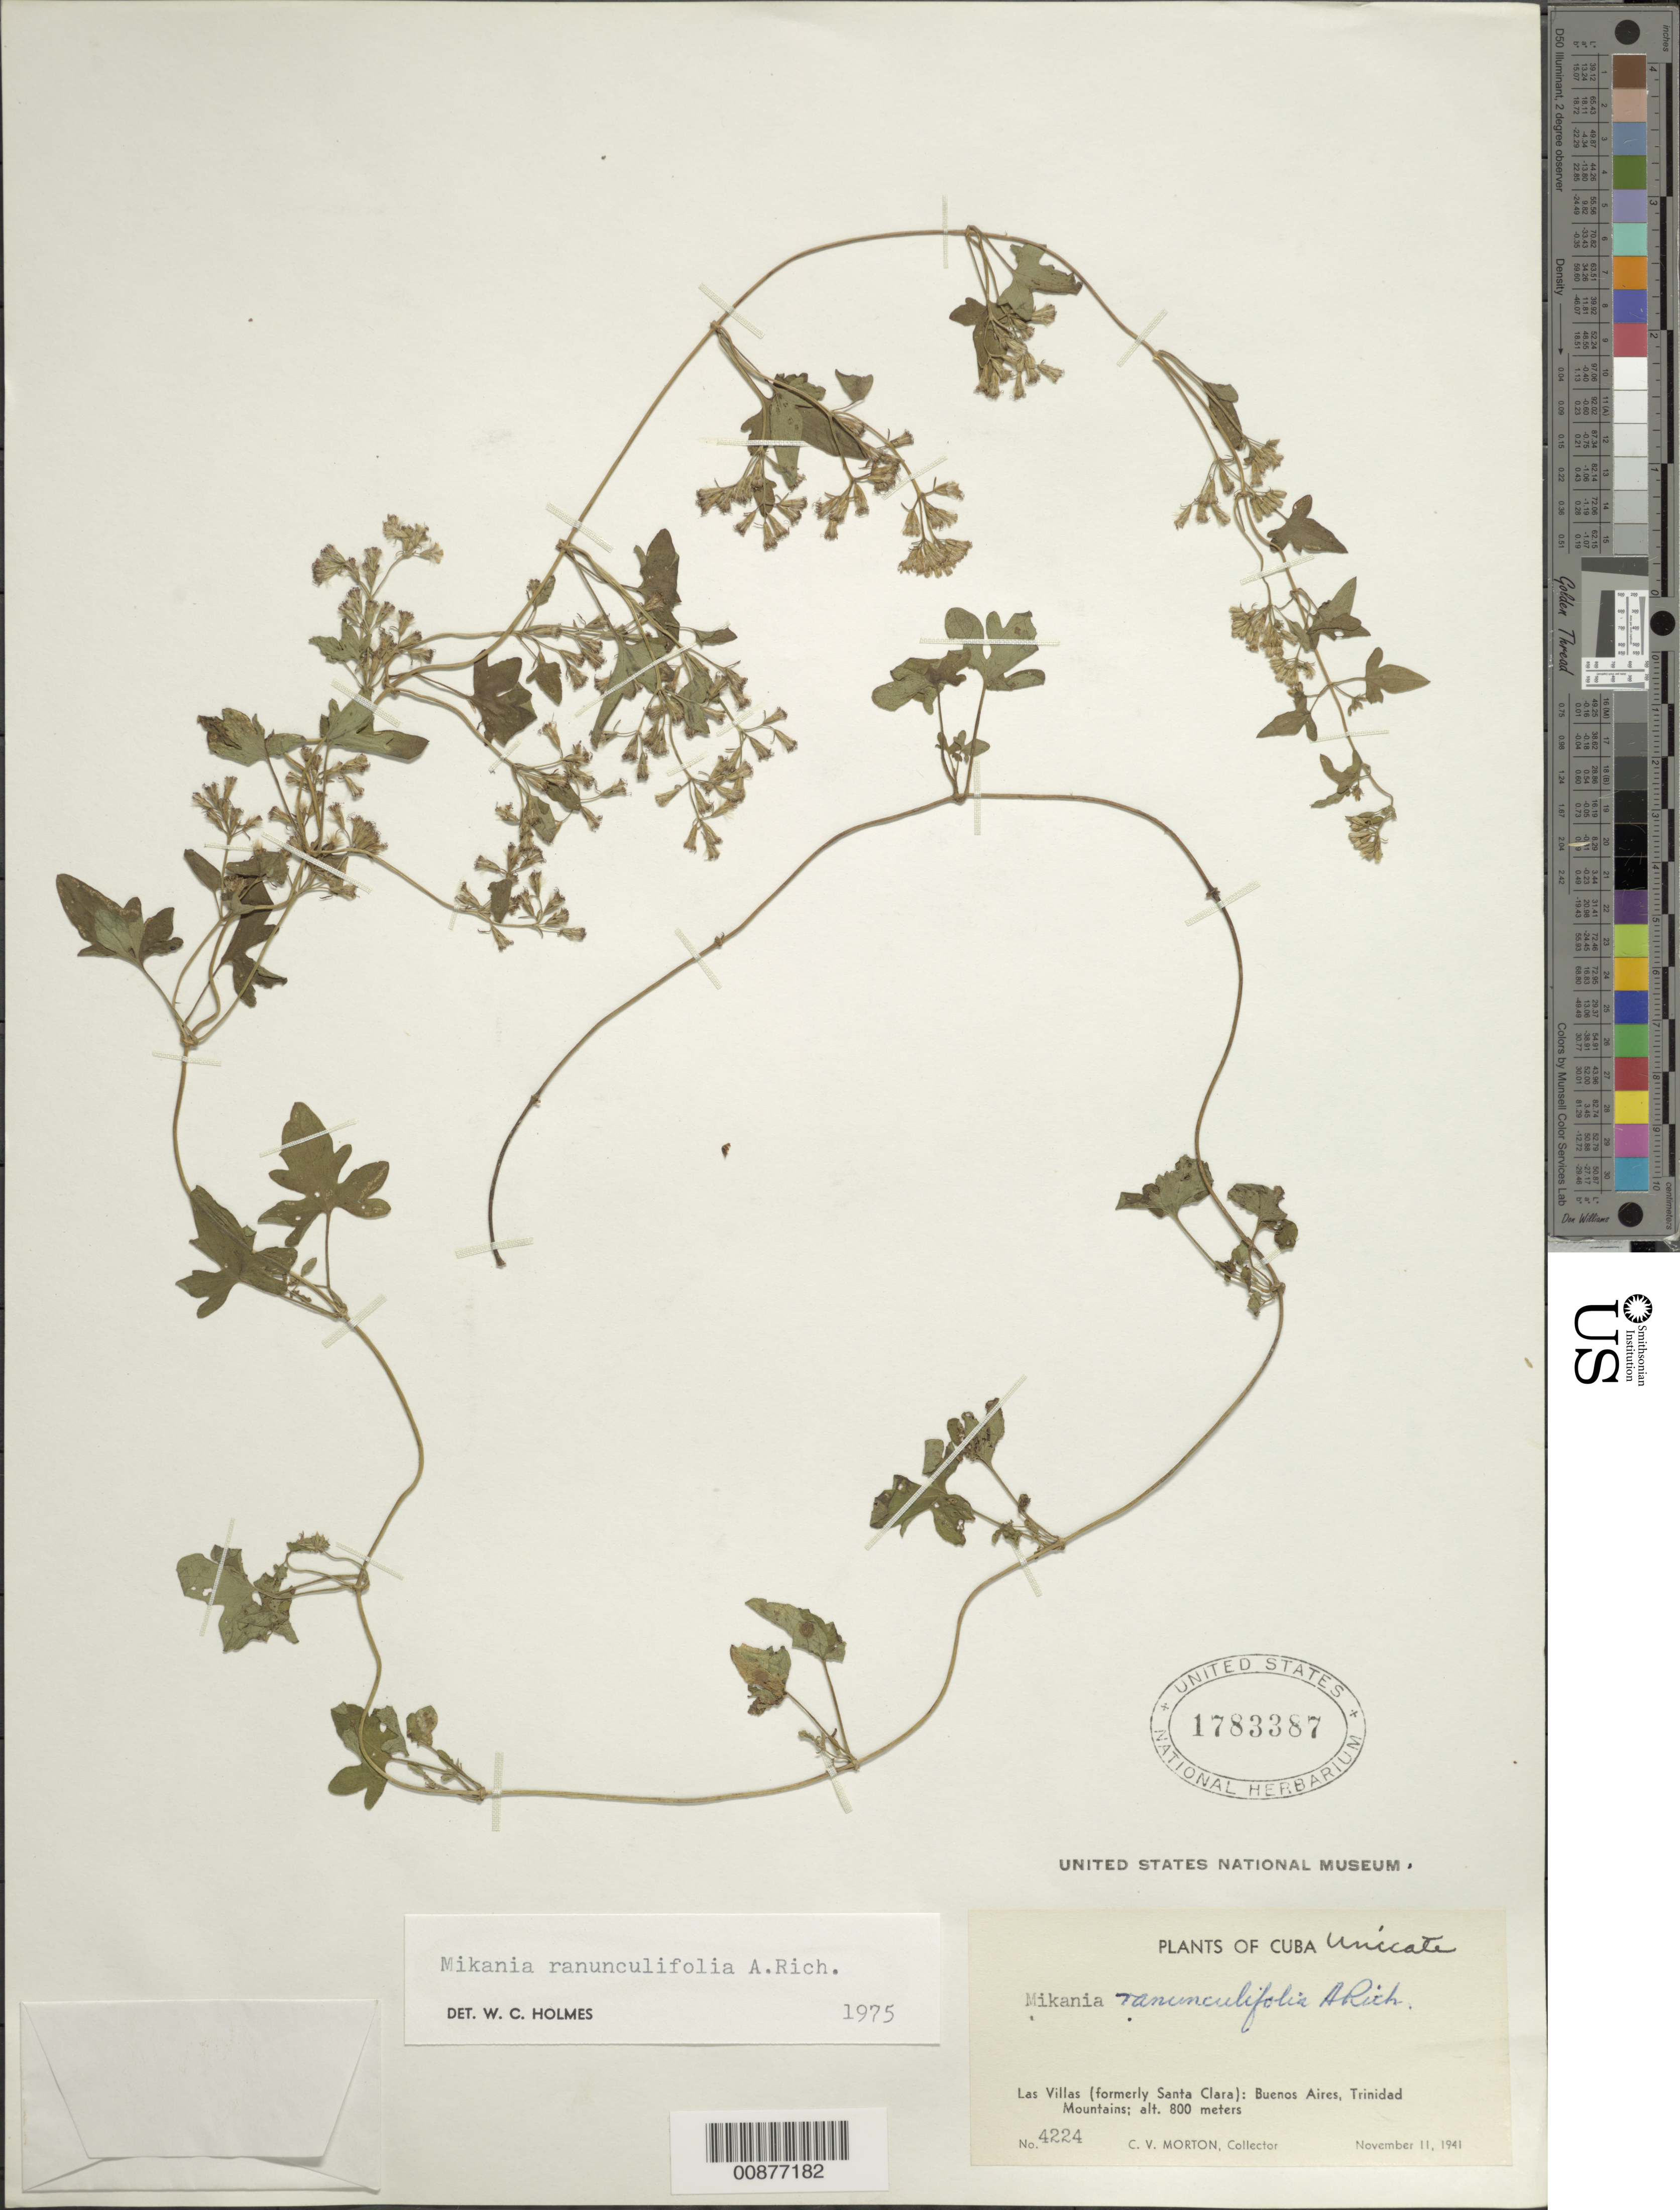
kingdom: Plantae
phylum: Tracheophyta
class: Magnoliopsida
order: Asterales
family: Asteraceae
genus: Mikania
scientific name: Mikania ranunculifolia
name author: A. Rich.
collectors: C. V. Morton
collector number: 4224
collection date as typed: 11 Nov 1941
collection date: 1941-11-11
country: Cuba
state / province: Las Villas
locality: Buenos Aires, Trinidad Mountains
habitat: Montane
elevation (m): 800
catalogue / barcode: US 1783387